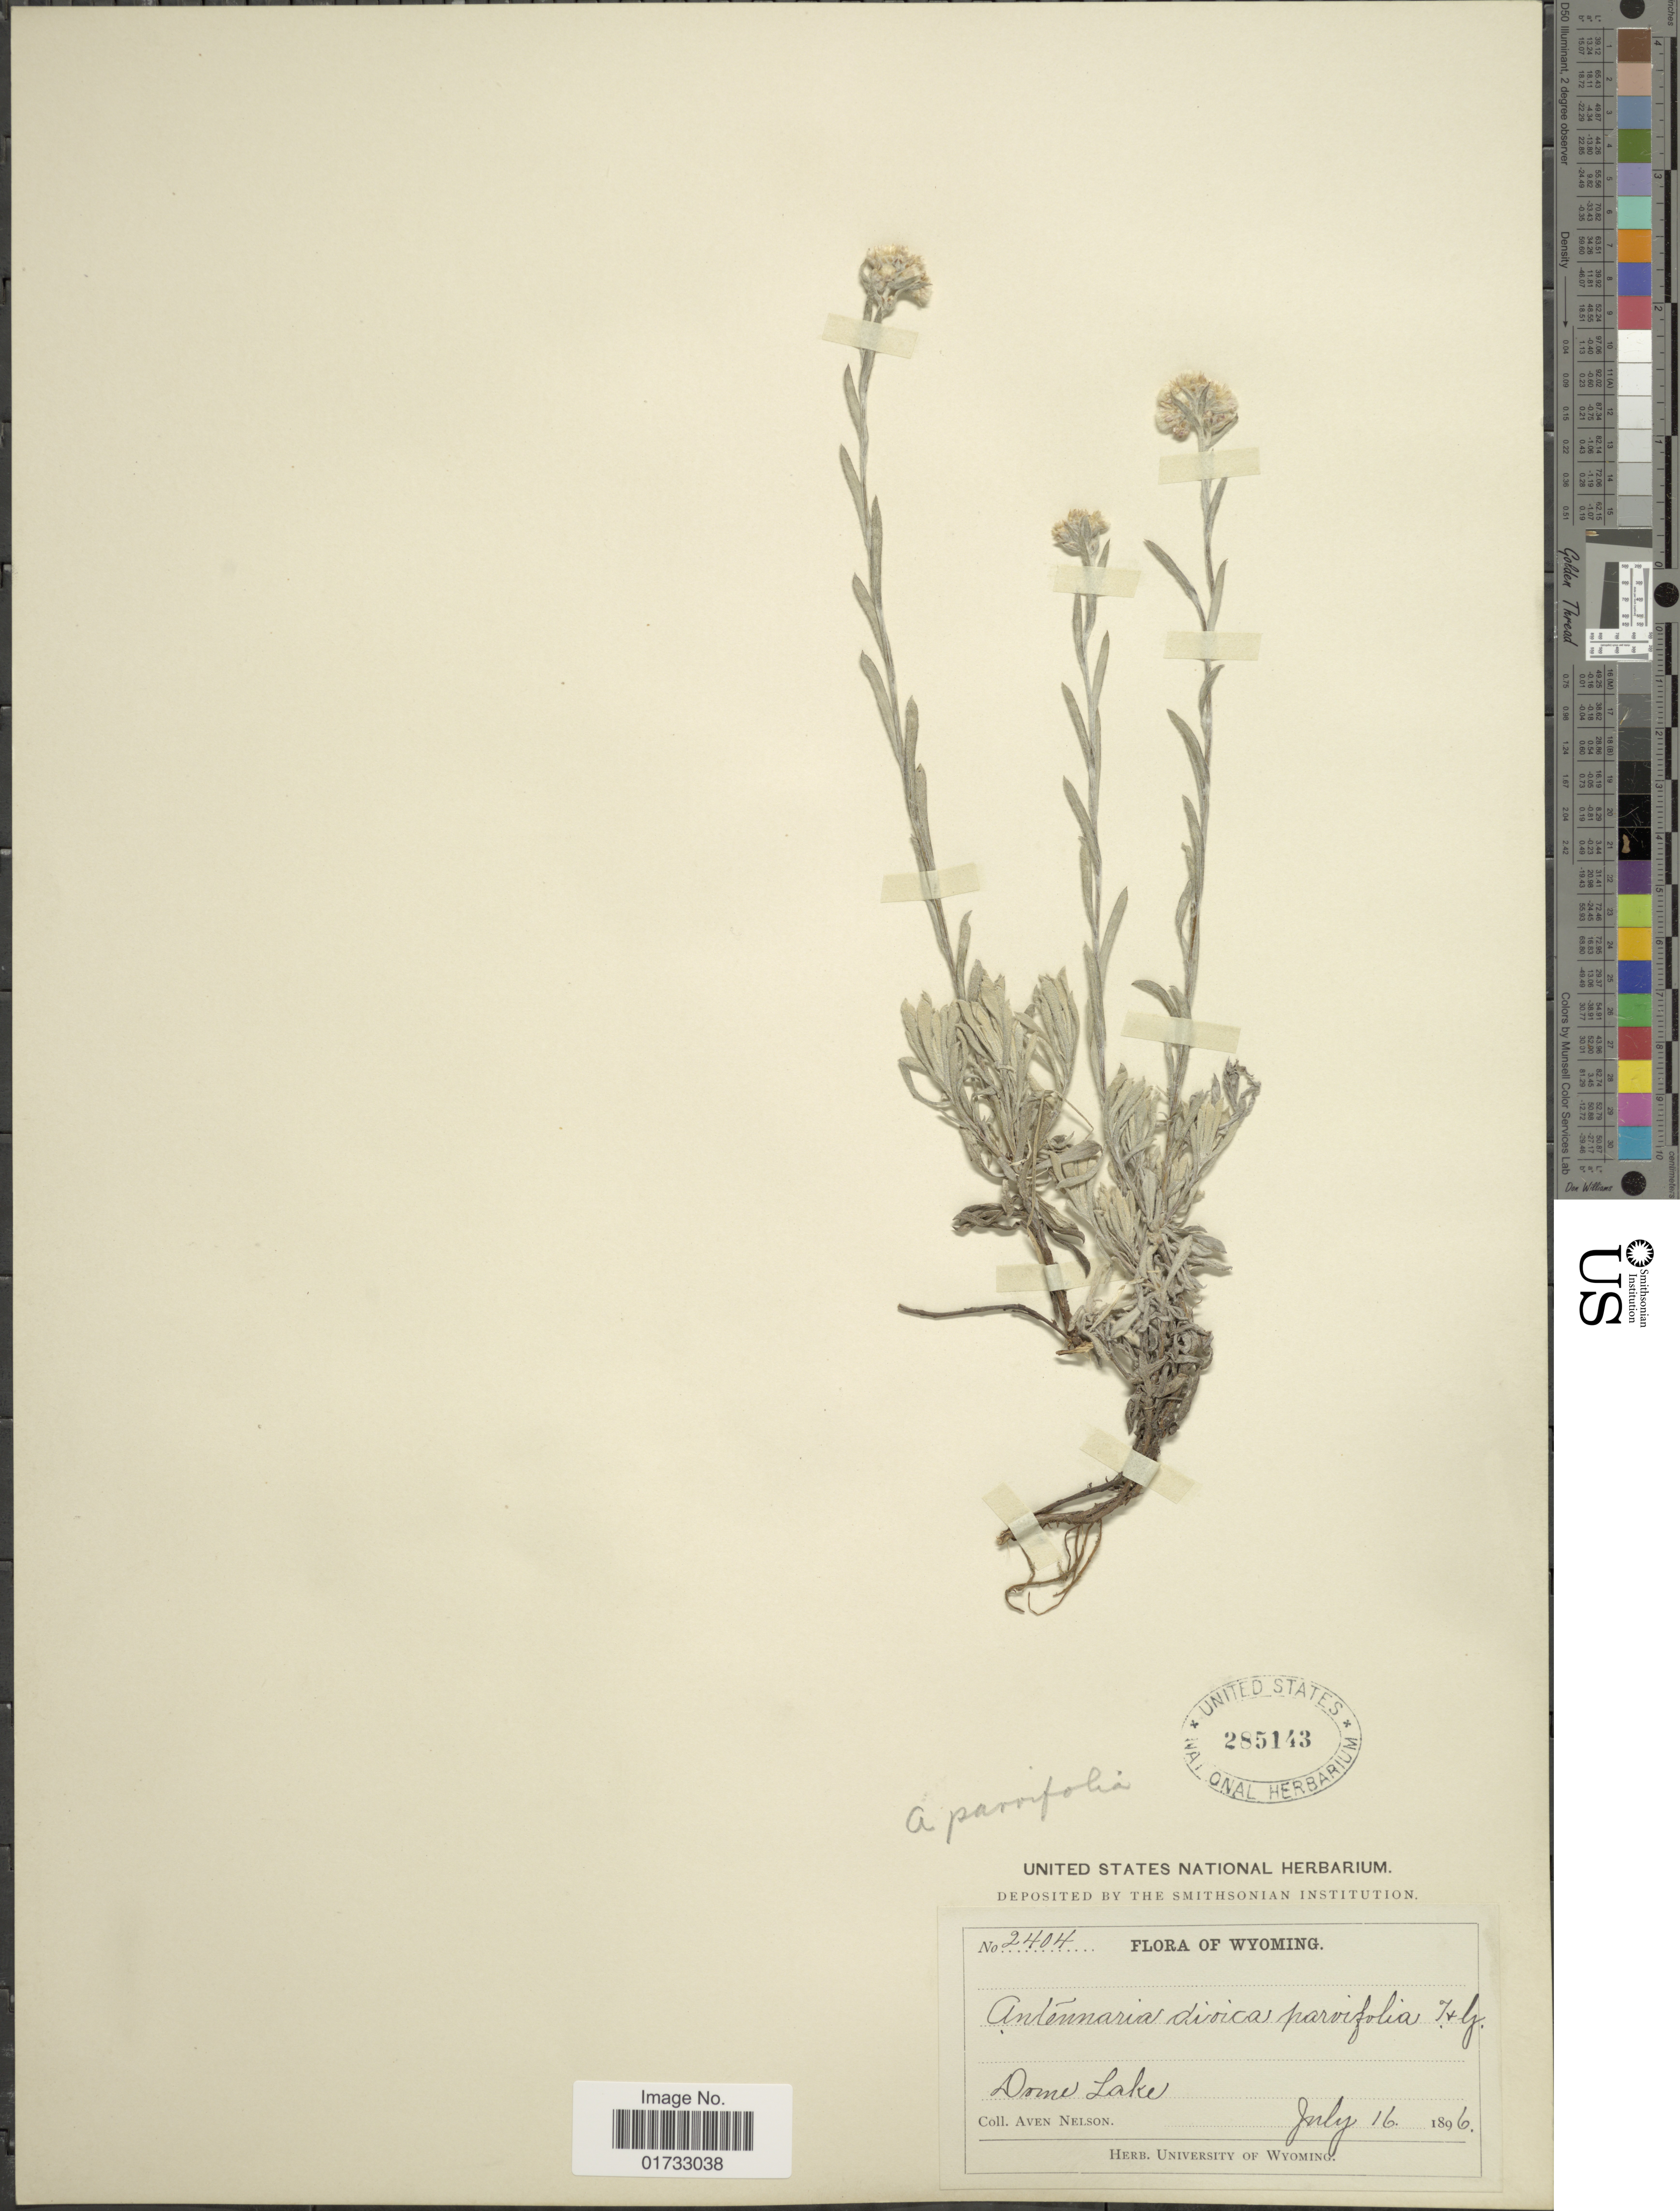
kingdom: Plantae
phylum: Tracheophyta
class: Magnoliopsida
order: Asterales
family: Asteraceae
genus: Antennaria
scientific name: Antennaria rosea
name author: Greene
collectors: A. Nelson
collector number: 2404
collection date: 1896-07-16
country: United States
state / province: Wyoming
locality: Dome Lake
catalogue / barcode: US 285143